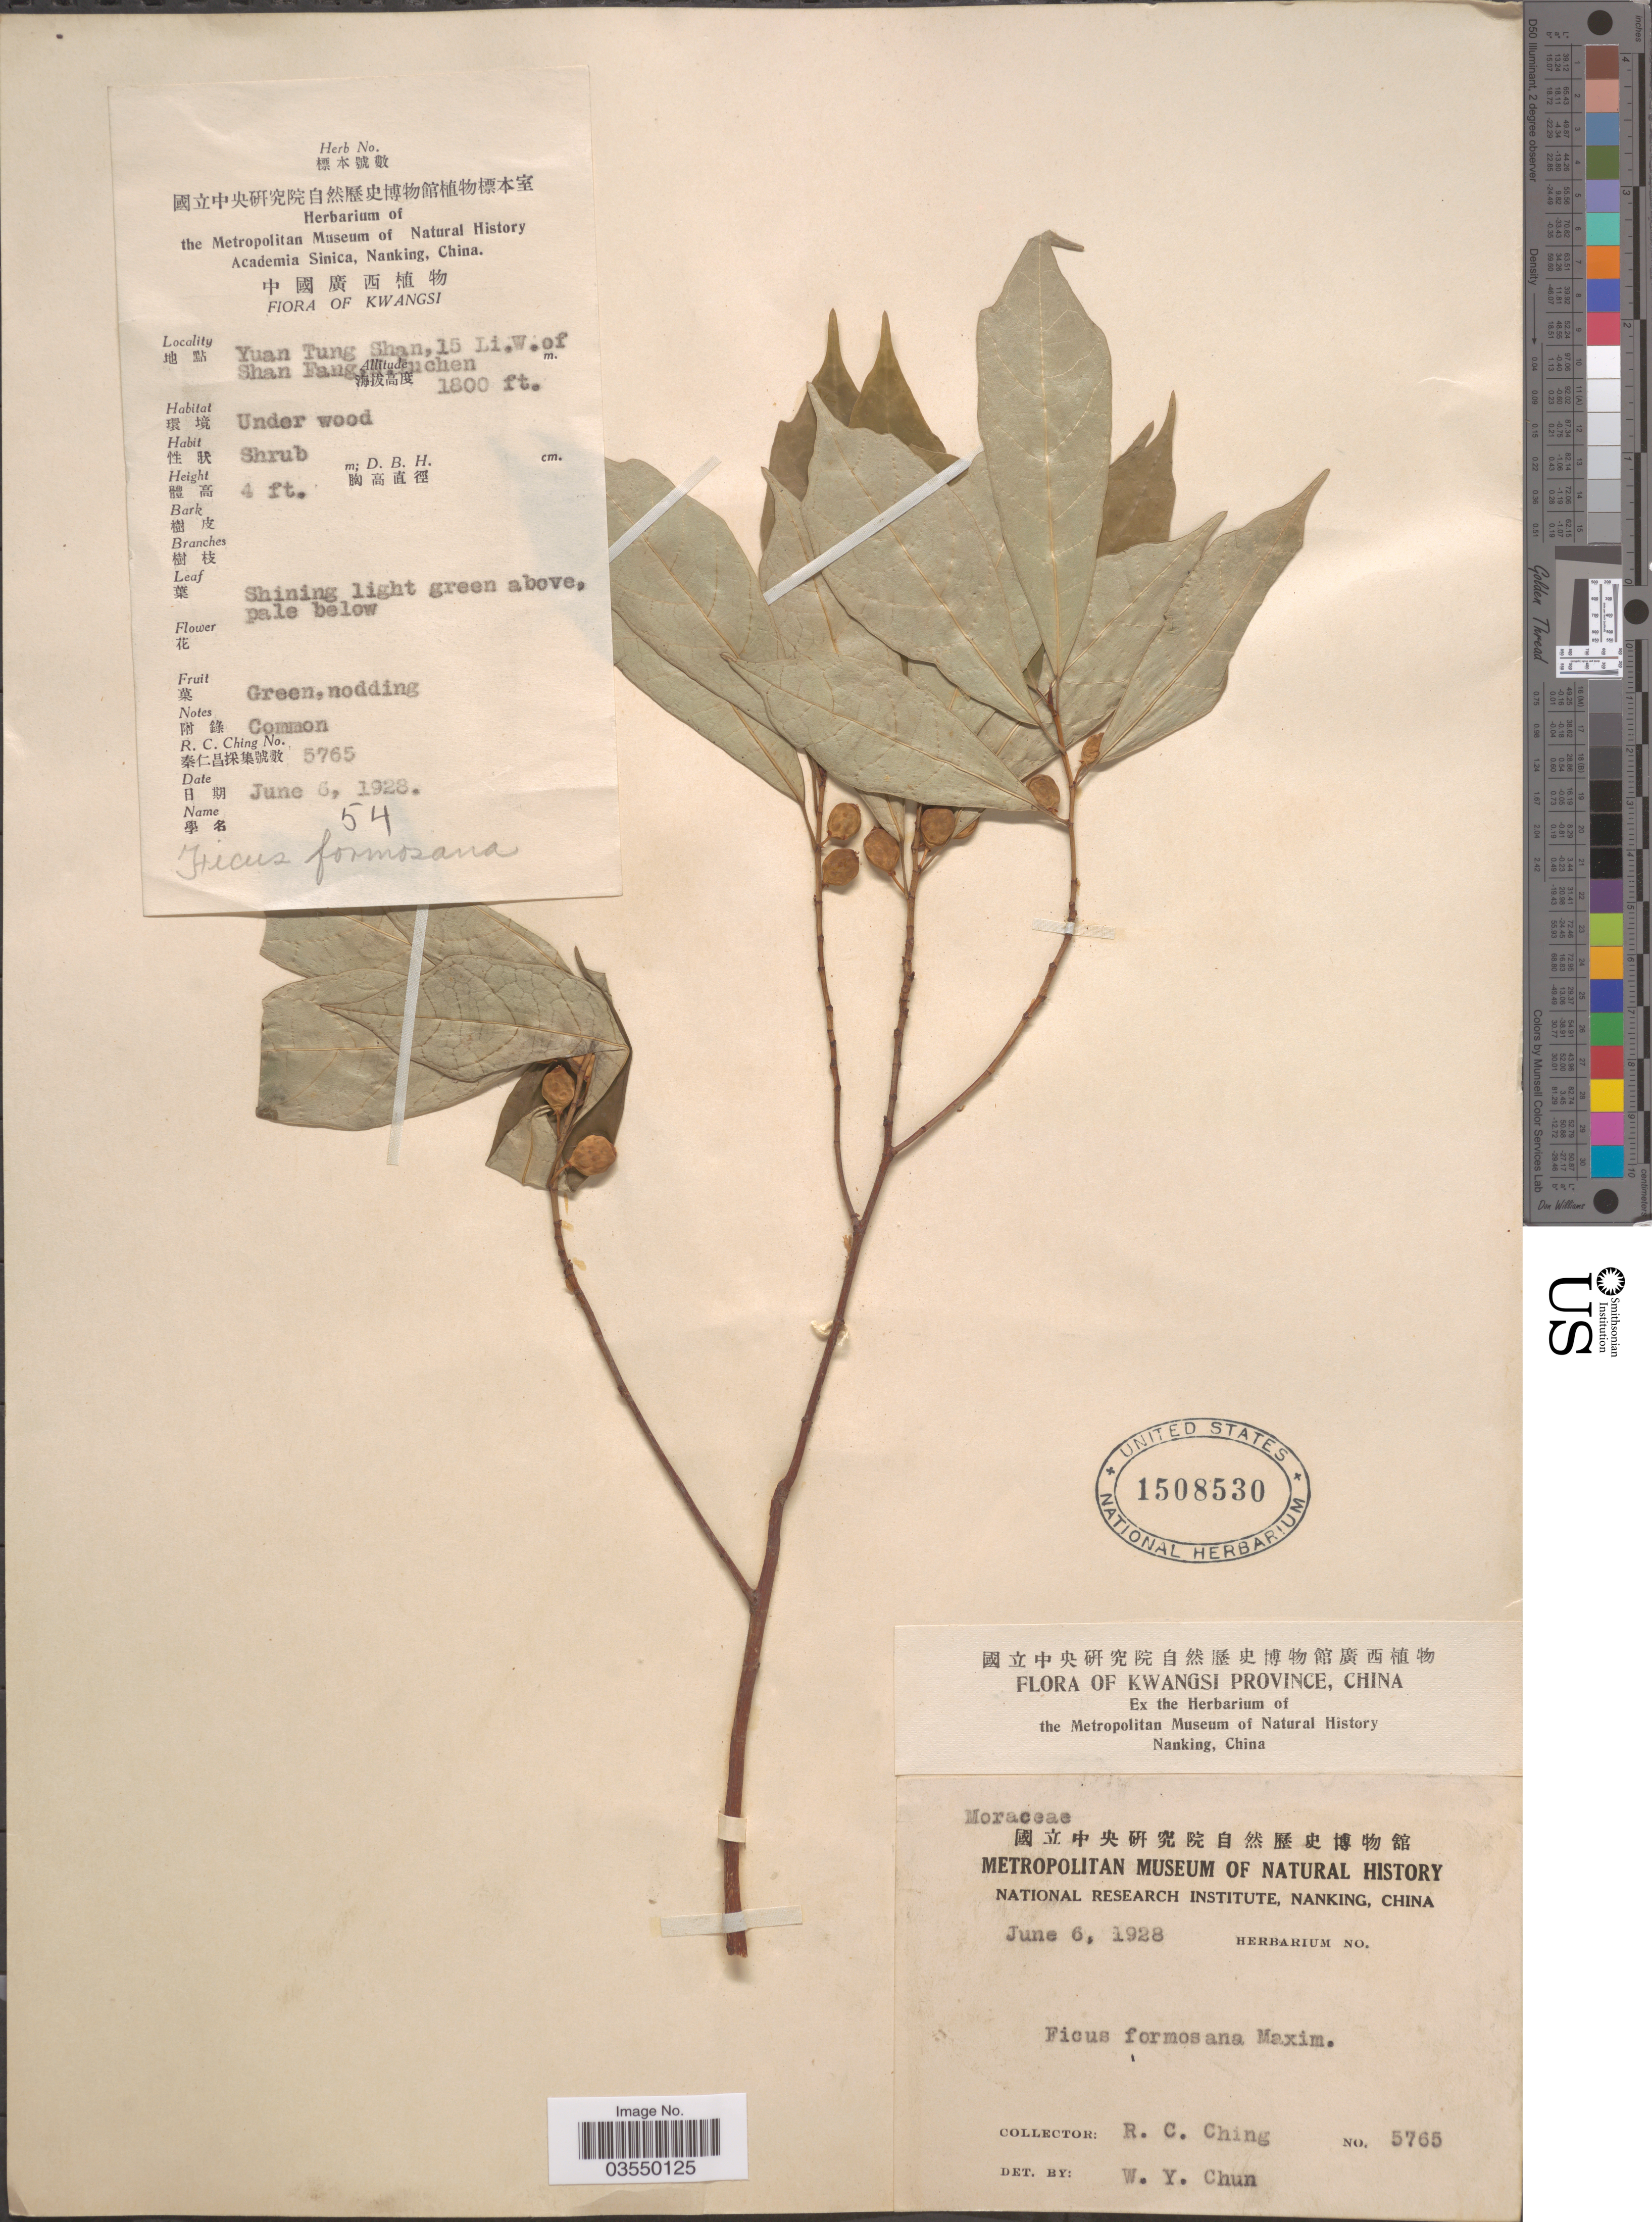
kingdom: Plantae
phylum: Tracheophyta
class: Magnoliopsida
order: Rosales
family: Moraceae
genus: Ficus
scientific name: Ficus formosana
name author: Maxim.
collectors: R. C. Ching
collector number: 5765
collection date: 1928-06-06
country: China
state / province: Guangxi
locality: Kwangsi Province. Yuan Tung Shan, 15 Li. W. of Shan Fang !uchen.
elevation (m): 549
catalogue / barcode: US 1508530